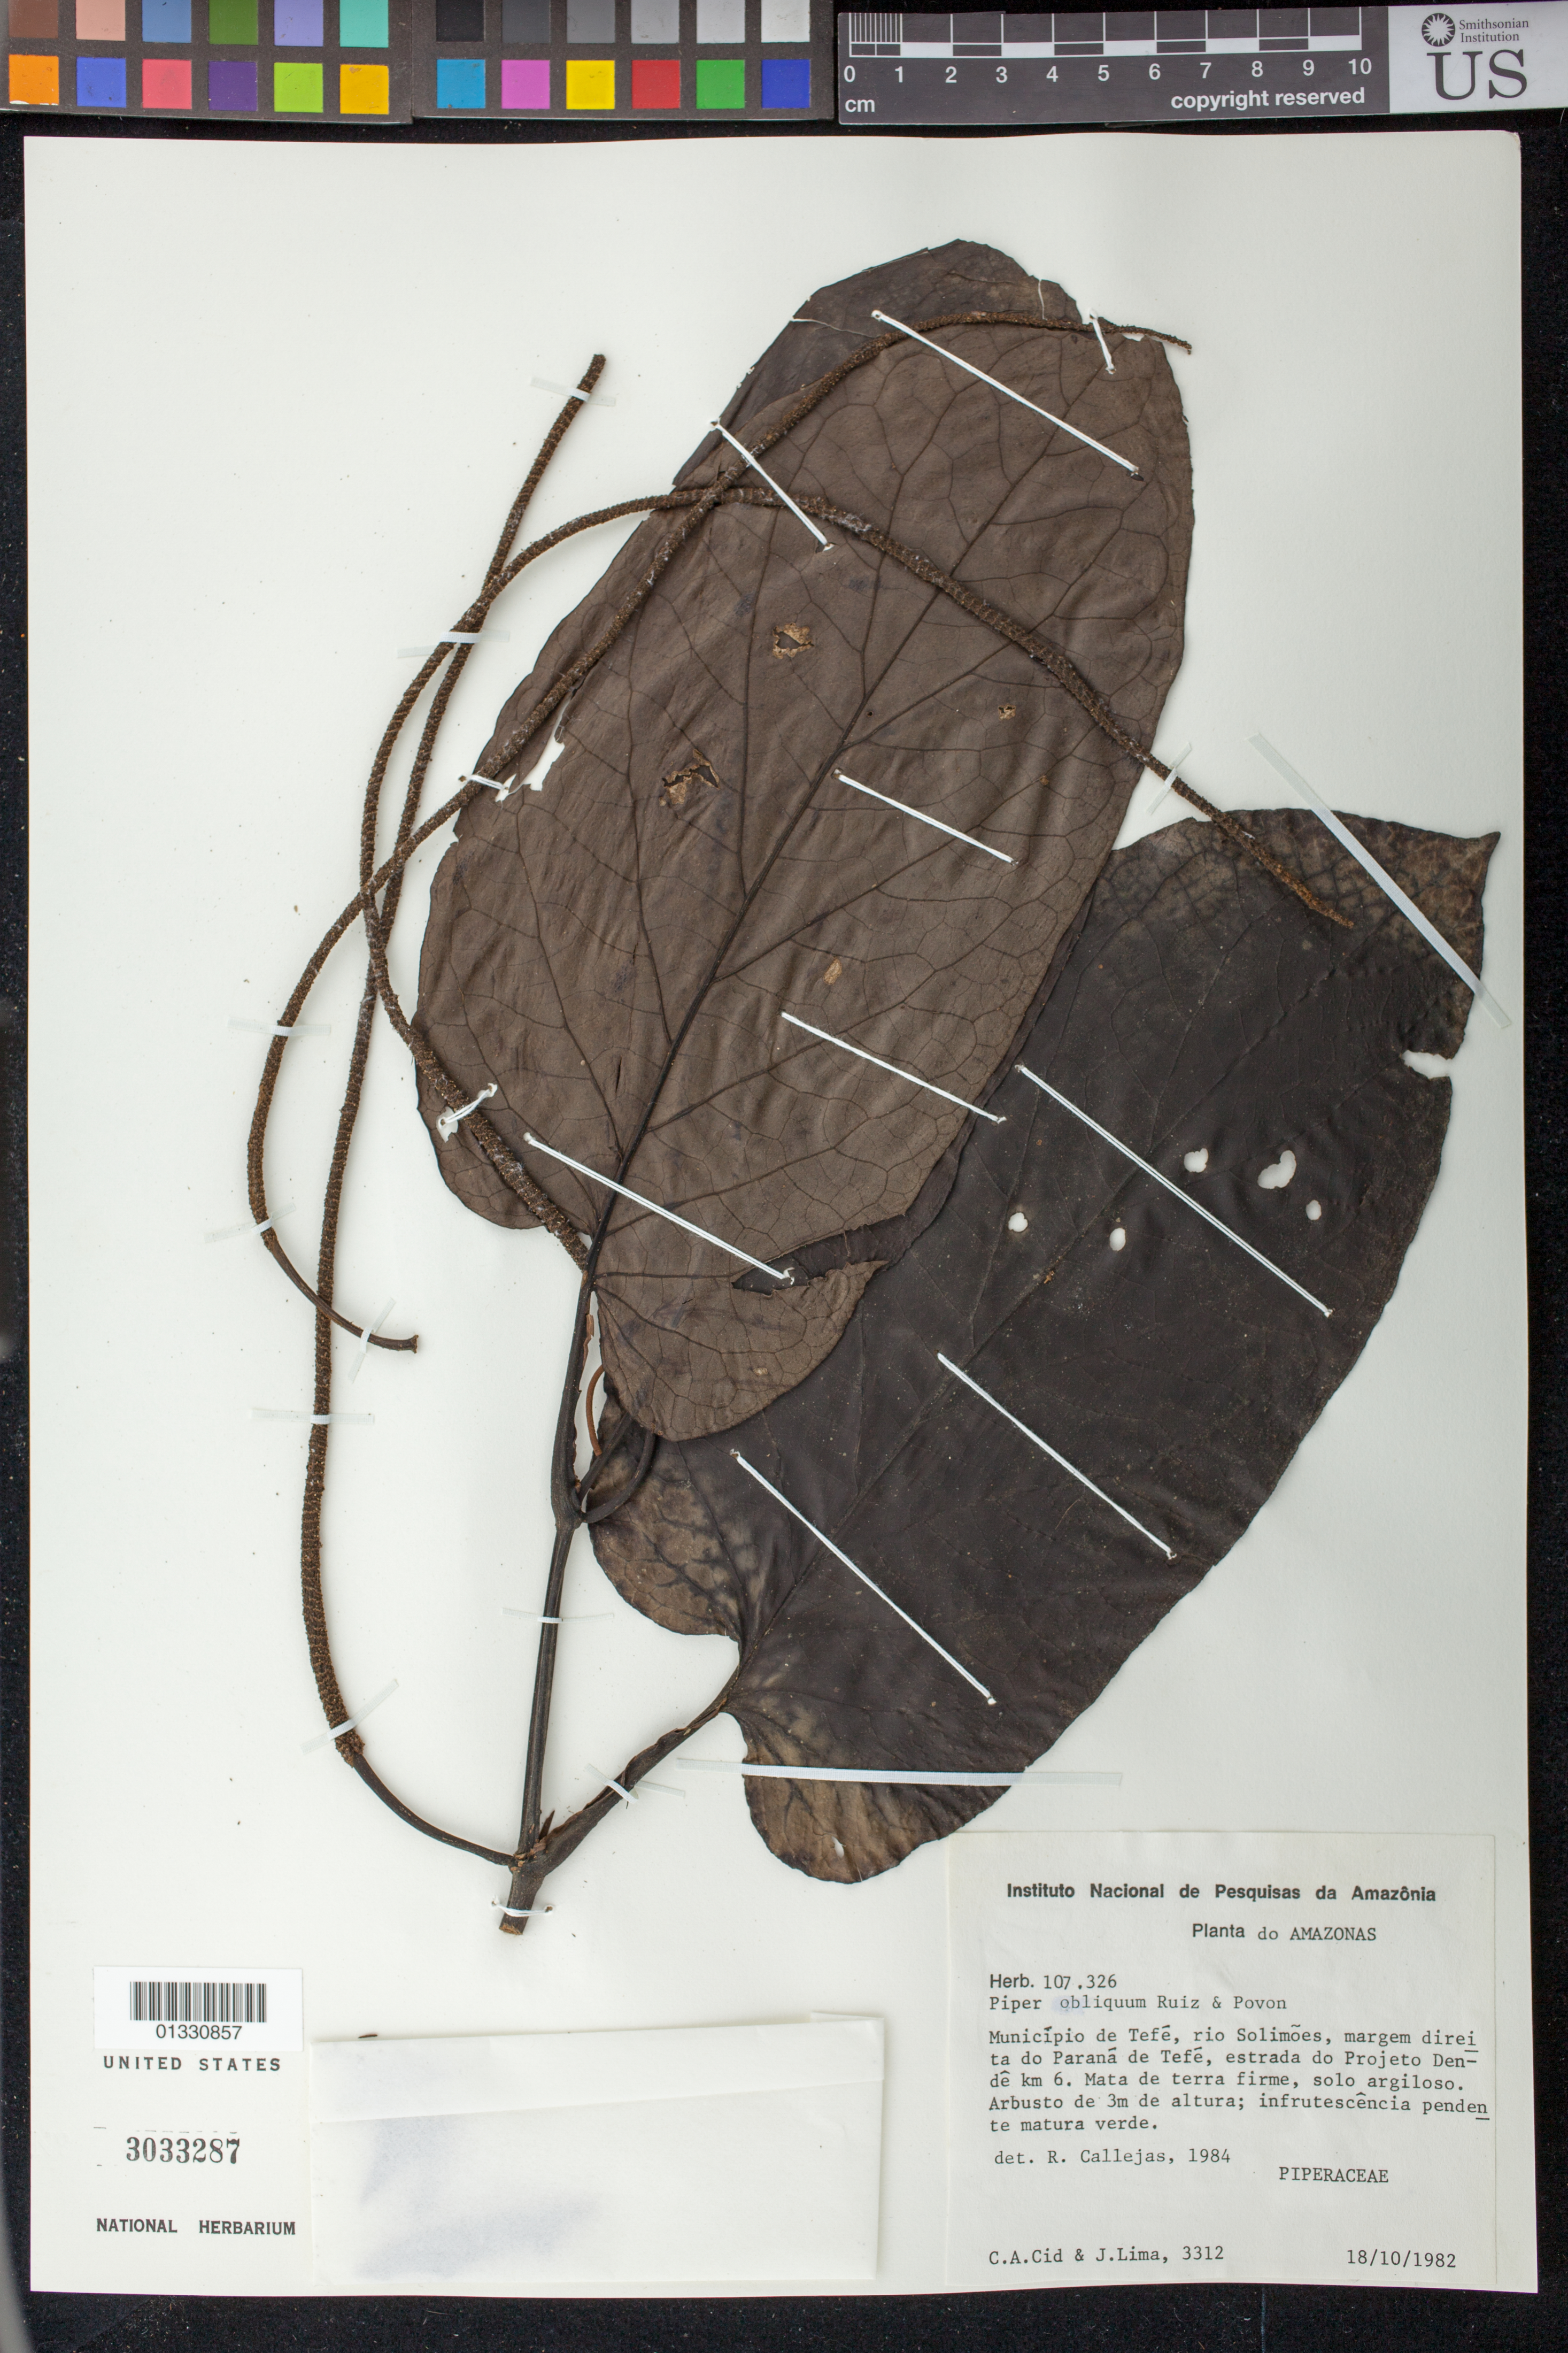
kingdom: Plantae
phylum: Tracheophyta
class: Magnoliopsida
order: Piperales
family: Piperaceae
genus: Piper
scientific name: Piper obliquum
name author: Ruiz & Pav.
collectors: C. A. Cid Ferreira & J. Lima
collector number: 3312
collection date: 1982-10-18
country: Brazil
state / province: Amazonas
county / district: Tefé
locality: Rio Solimões, margem direita do Paraná de Tefé, estrada do Projeto Dendê km 6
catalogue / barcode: US 3033287